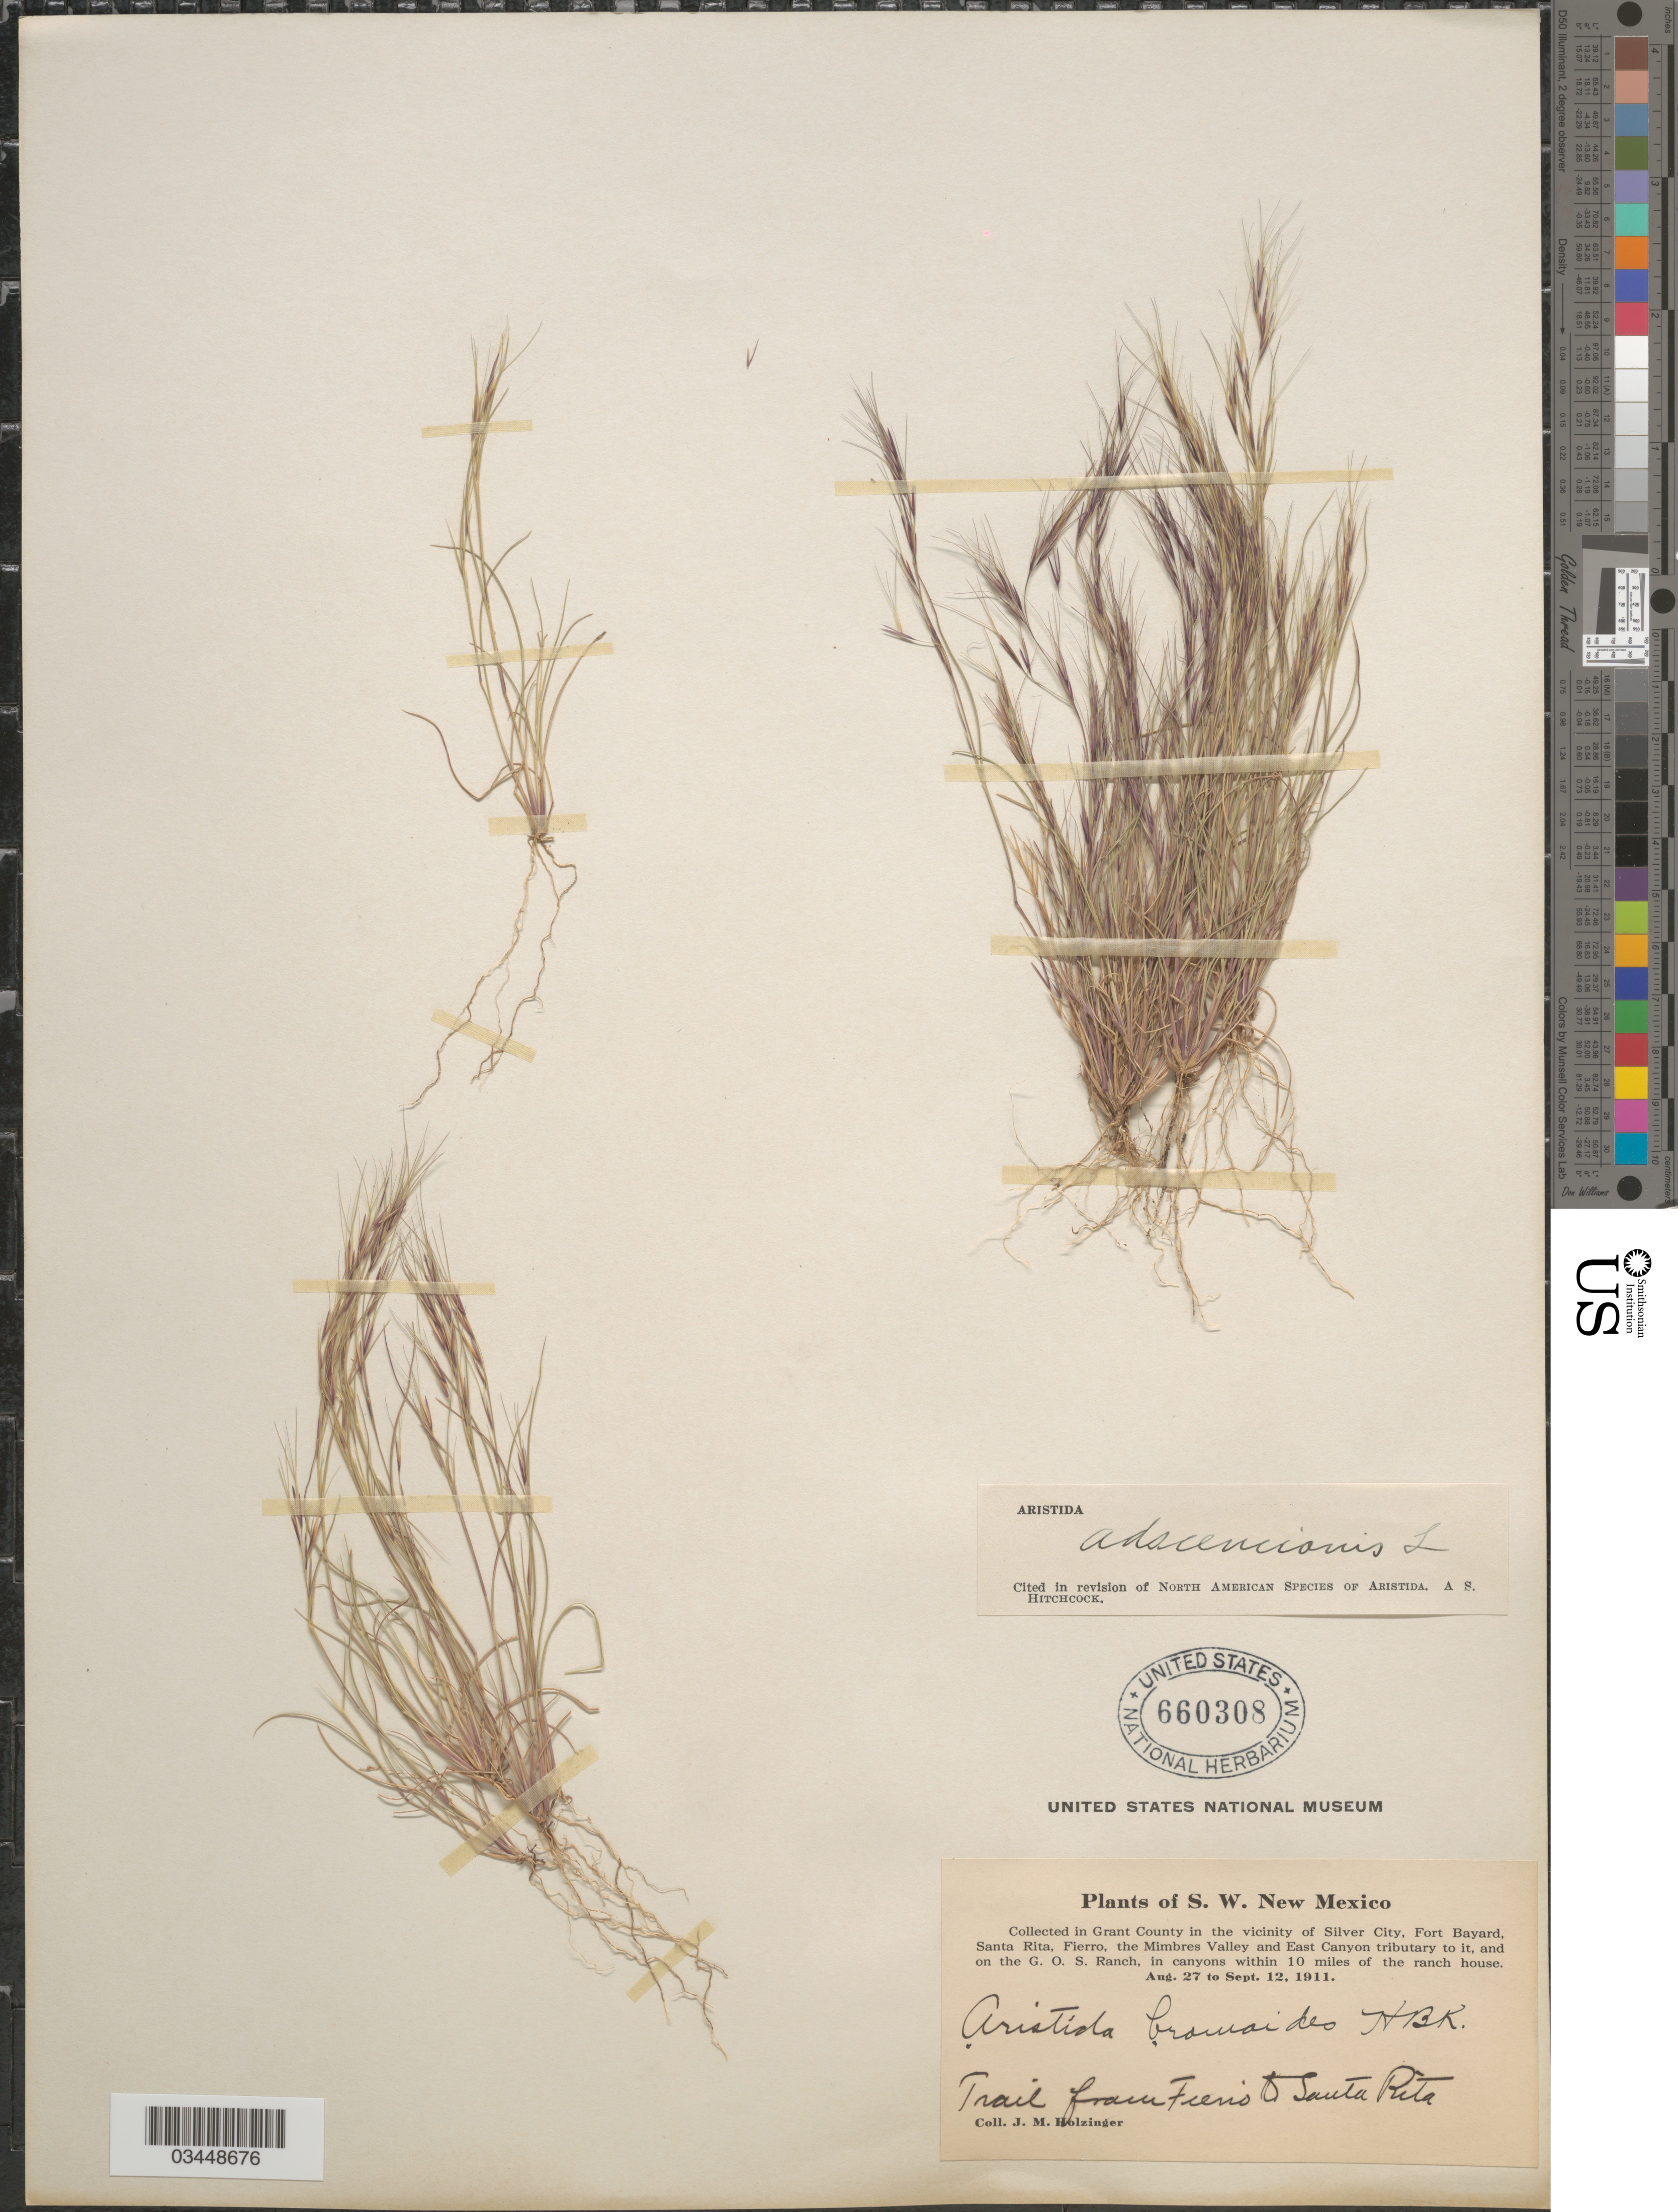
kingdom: Plantae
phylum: Tracheophyta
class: Liliopsida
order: Poales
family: Poaceae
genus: Aristida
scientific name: Aristida adscensionis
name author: L.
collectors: J. M. Holzinger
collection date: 1911-08-27/1911-09-12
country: United States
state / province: New Mexico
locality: S.W. New Mexico. In Grant County in the vicinity of Silver City, Fort Bayard, Santa Rita, Fierro, the Mimbres Valley and East Canyon tributary to it, and on the G. O. S. Ranch, in canyons within 10 miles of the ranch house. Trail from Fierro & Santa Rita.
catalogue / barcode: US 660308